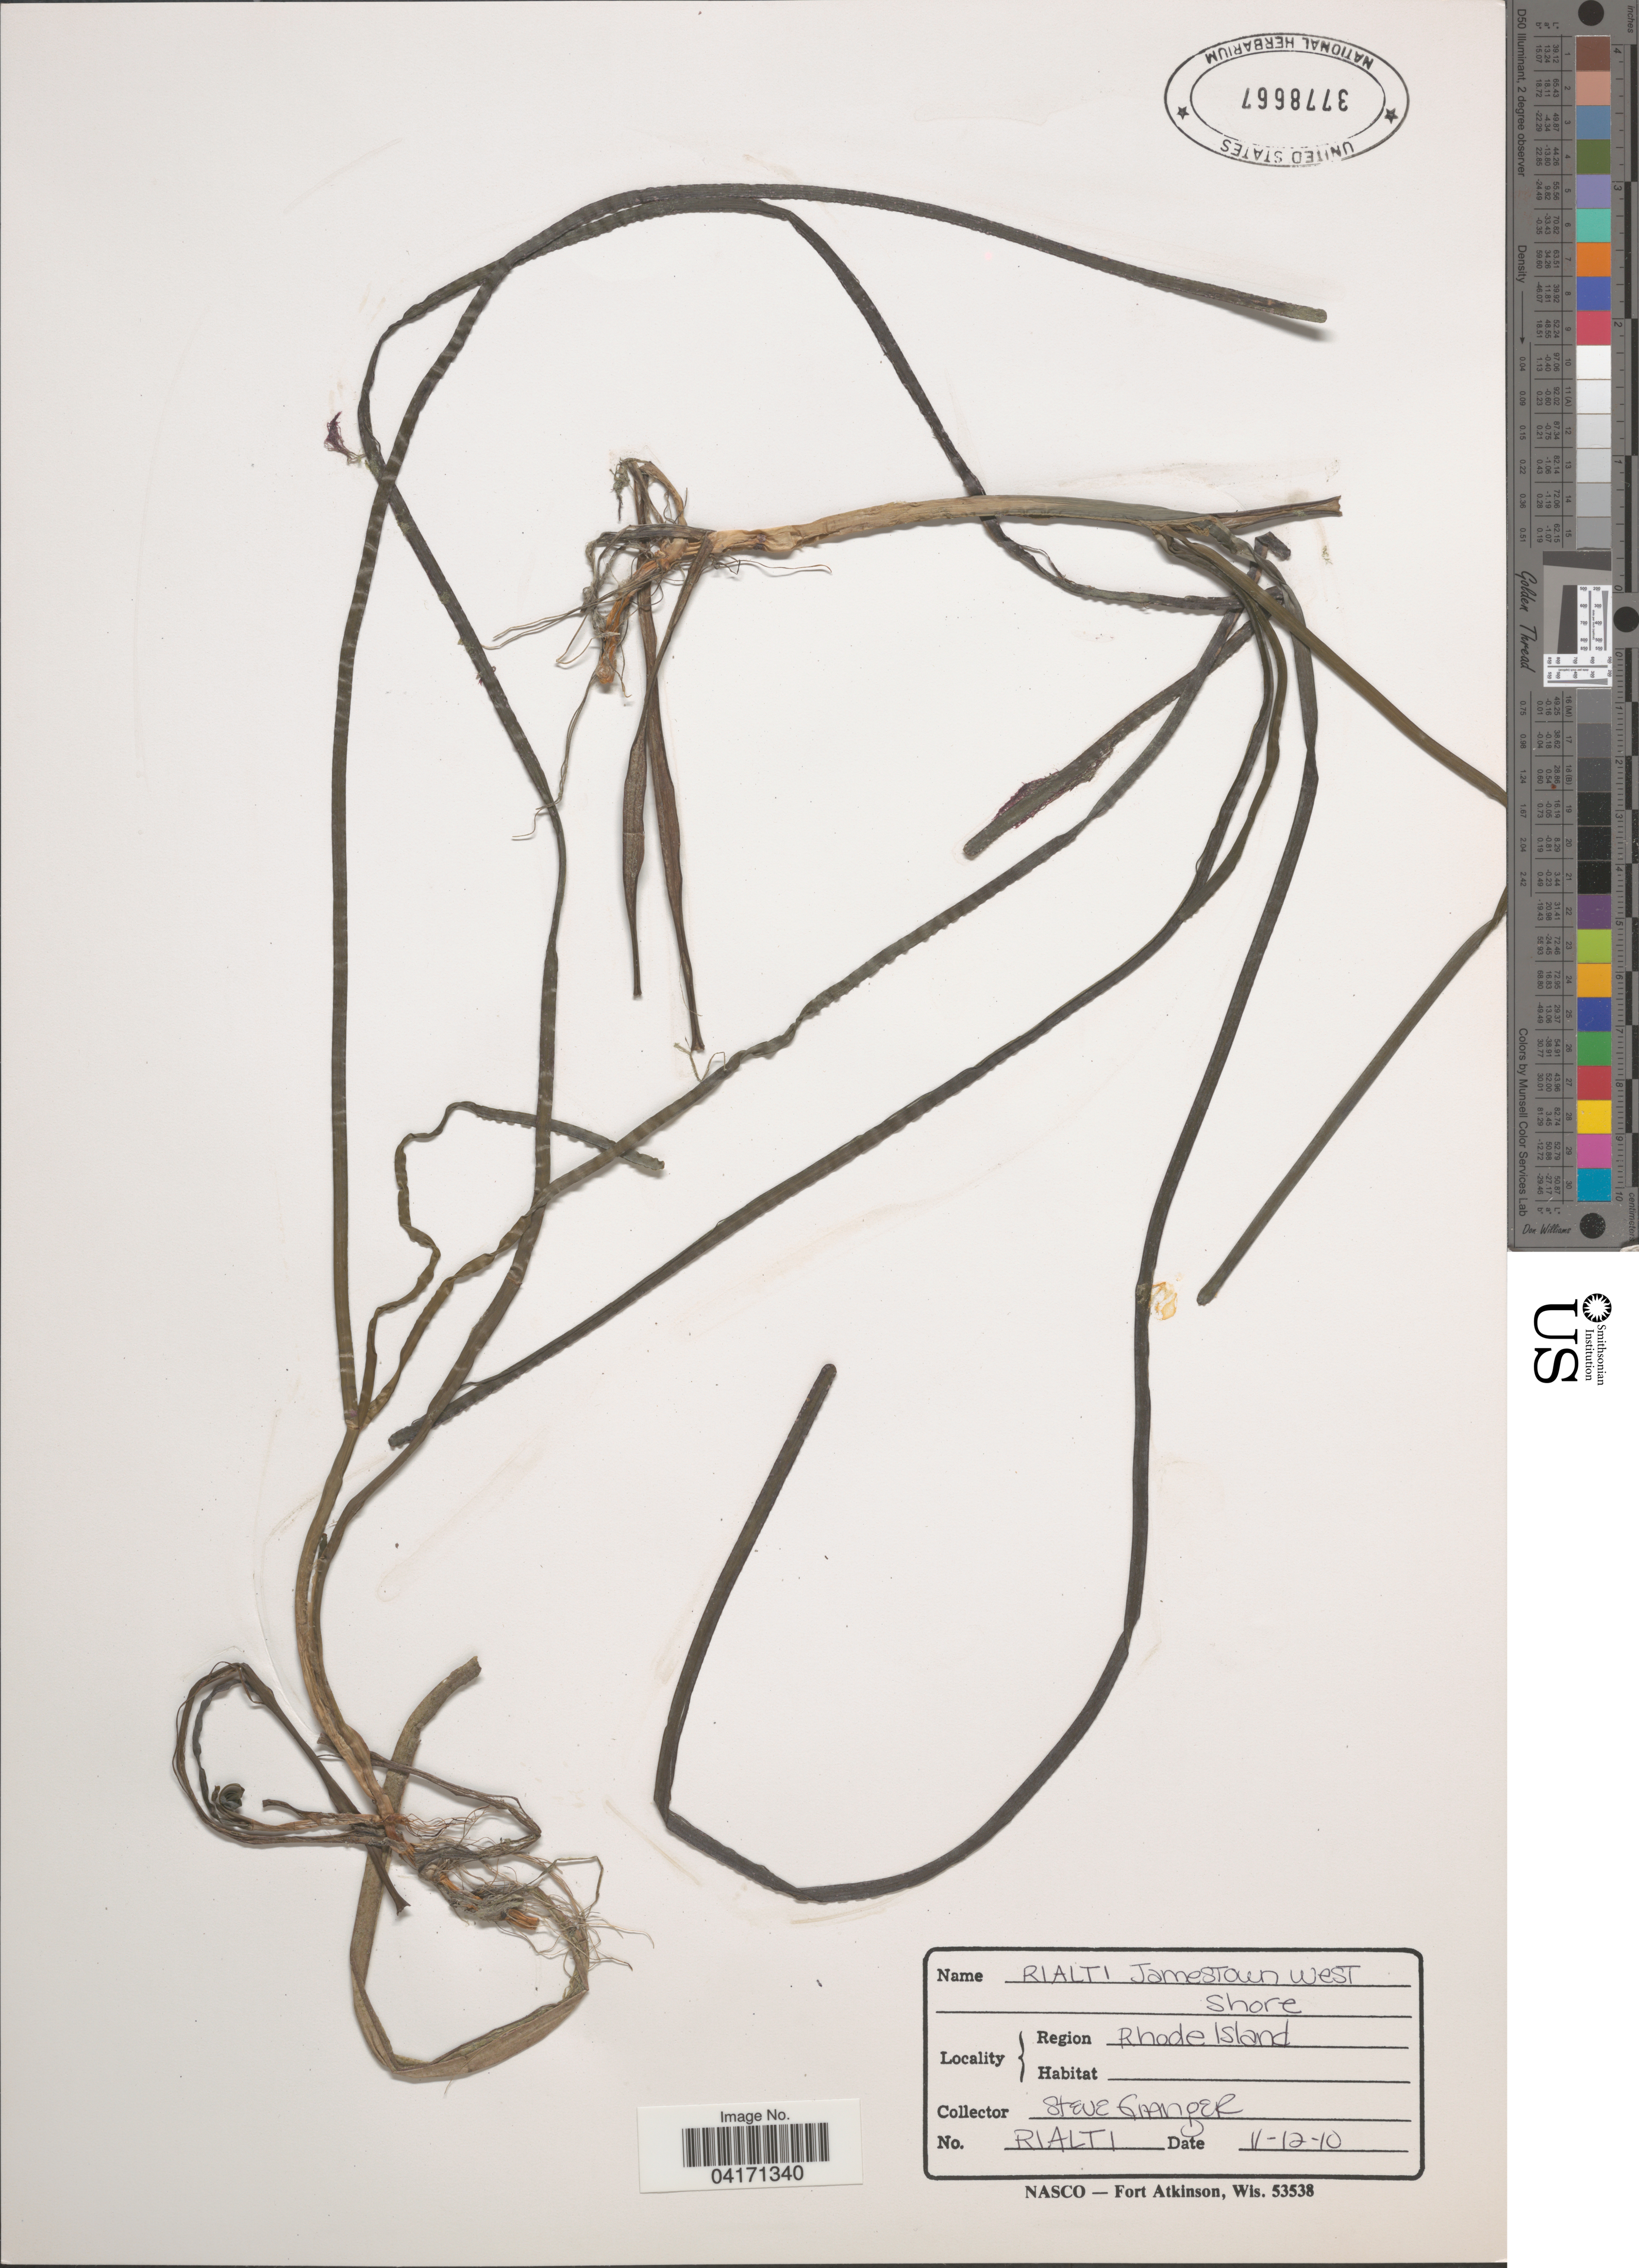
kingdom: Plantae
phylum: Tracheophyta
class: Liliopsida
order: Alismatales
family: Zosteraceae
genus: Zostera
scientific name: Zostera marina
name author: L.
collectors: S. Granger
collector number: RIALT1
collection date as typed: Transcribed d/m/y: 12/11/10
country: United States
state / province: Rhode Island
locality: Jamestown West Shore. Region Rhode Island.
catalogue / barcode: US 3778667